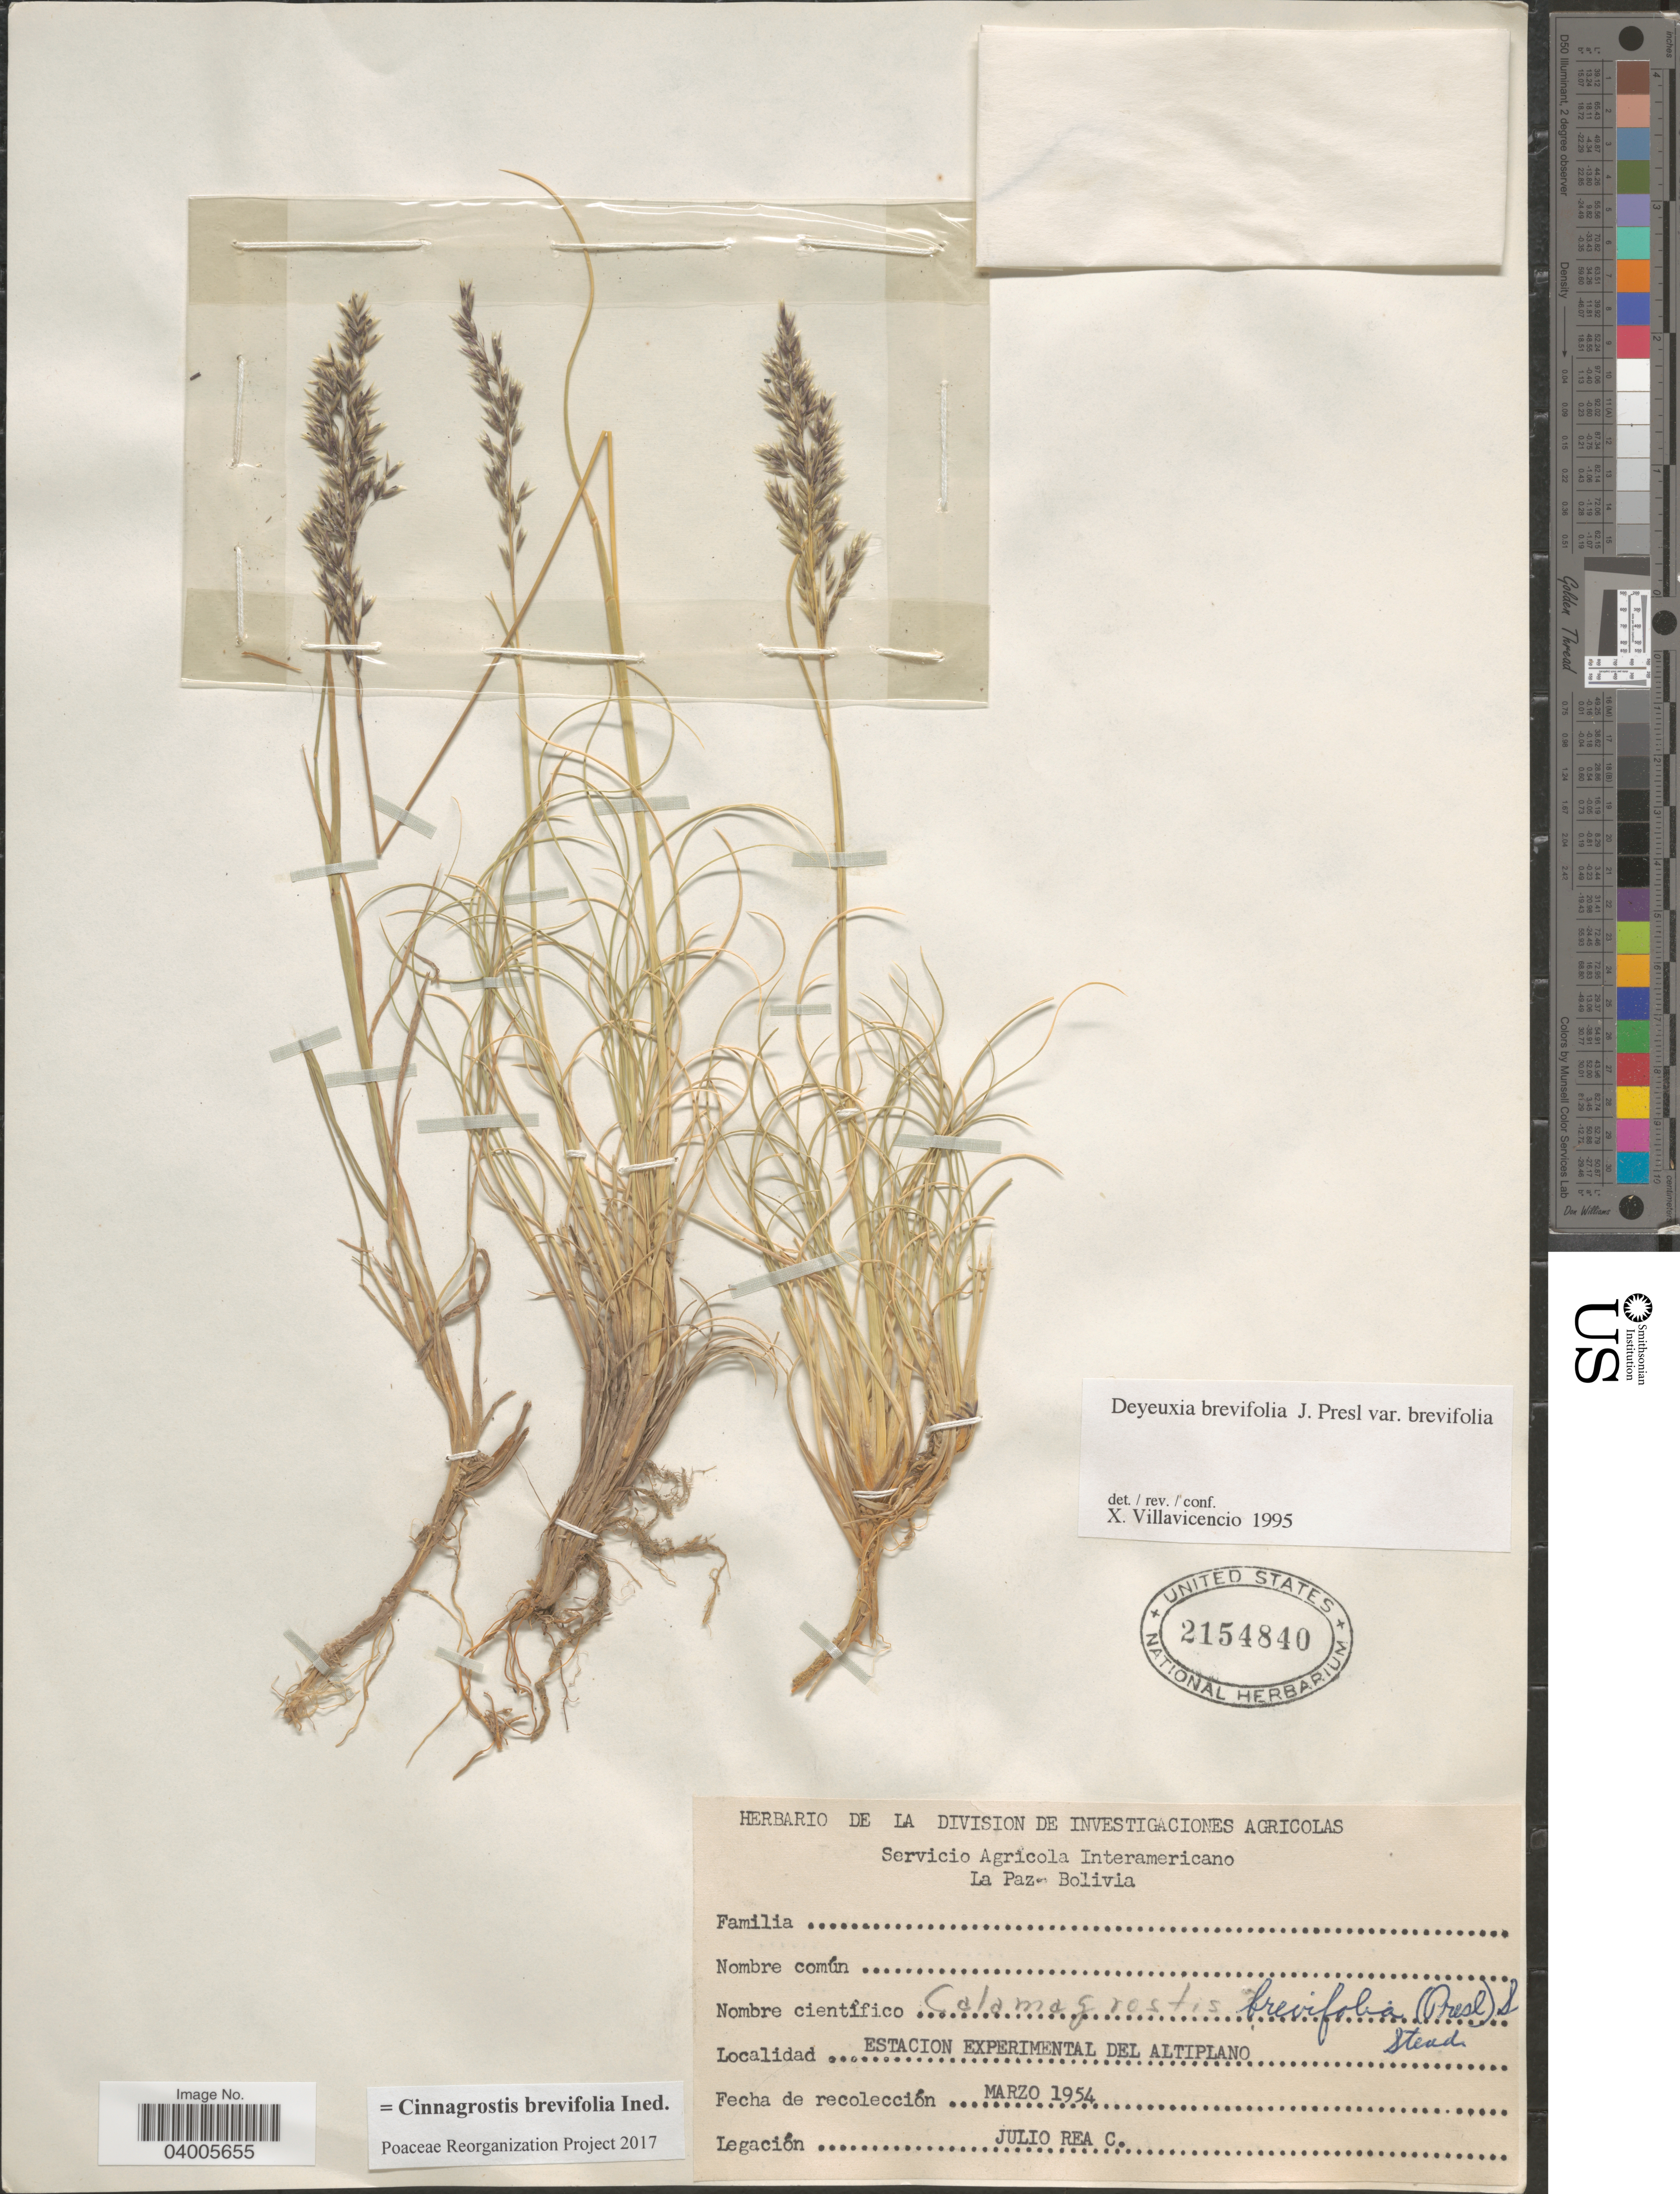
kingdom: Plantae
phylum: Tracheophyta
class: Liliopsida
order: Poales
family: Poaceae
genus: Cinnagrostis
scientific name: Cinnagrostis brevifolia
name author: (J. Presl) P.M. Peterson et al.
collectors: J. Rea C.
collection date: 1954-03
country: Bolivia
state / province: La Paz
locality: Estacion Experimental Del Antiplano.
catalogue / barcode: US 2154840